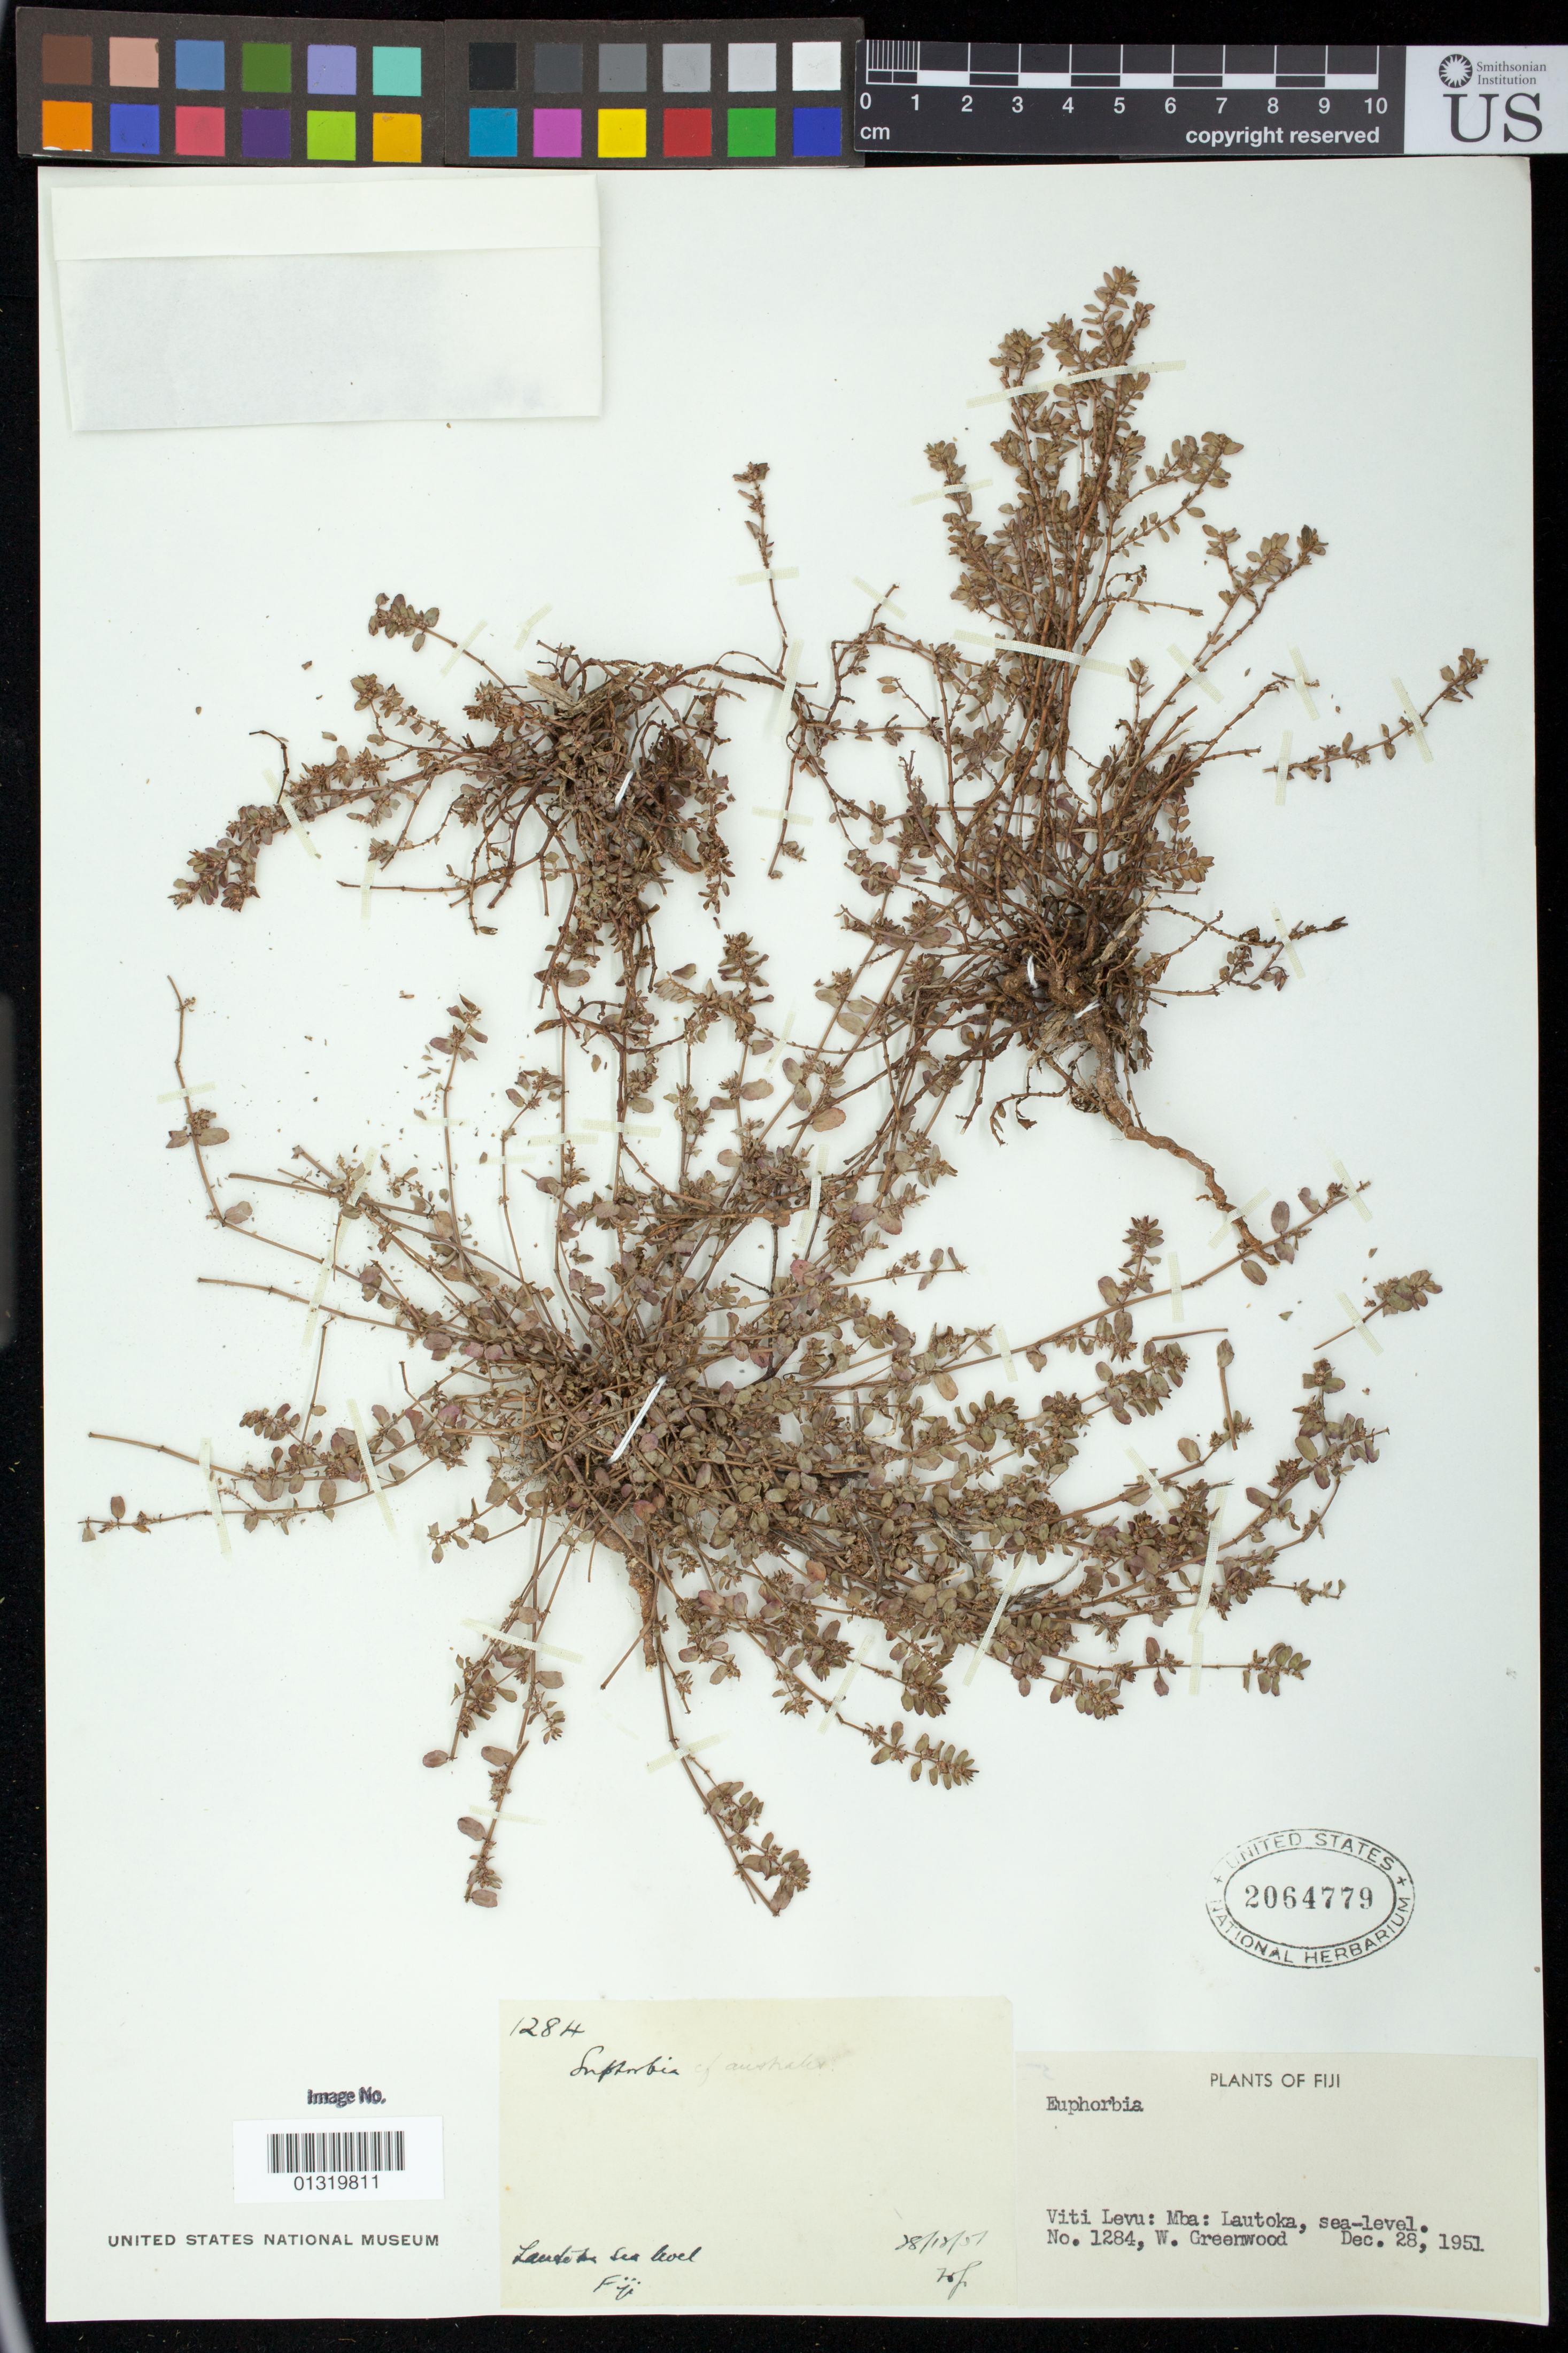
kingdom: Plantae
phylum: Tracheophyta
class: Magnoliopsida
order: Malpighiales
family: Euphorbiaceae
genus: Euphorbia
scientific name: Euphorbia sp.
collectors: W. Greenwood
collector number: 1284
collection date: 1951-12-28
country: Fiji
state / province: Western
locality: Viti Levu: Mba: Lautoka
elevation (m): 0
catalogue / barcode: US 2064779